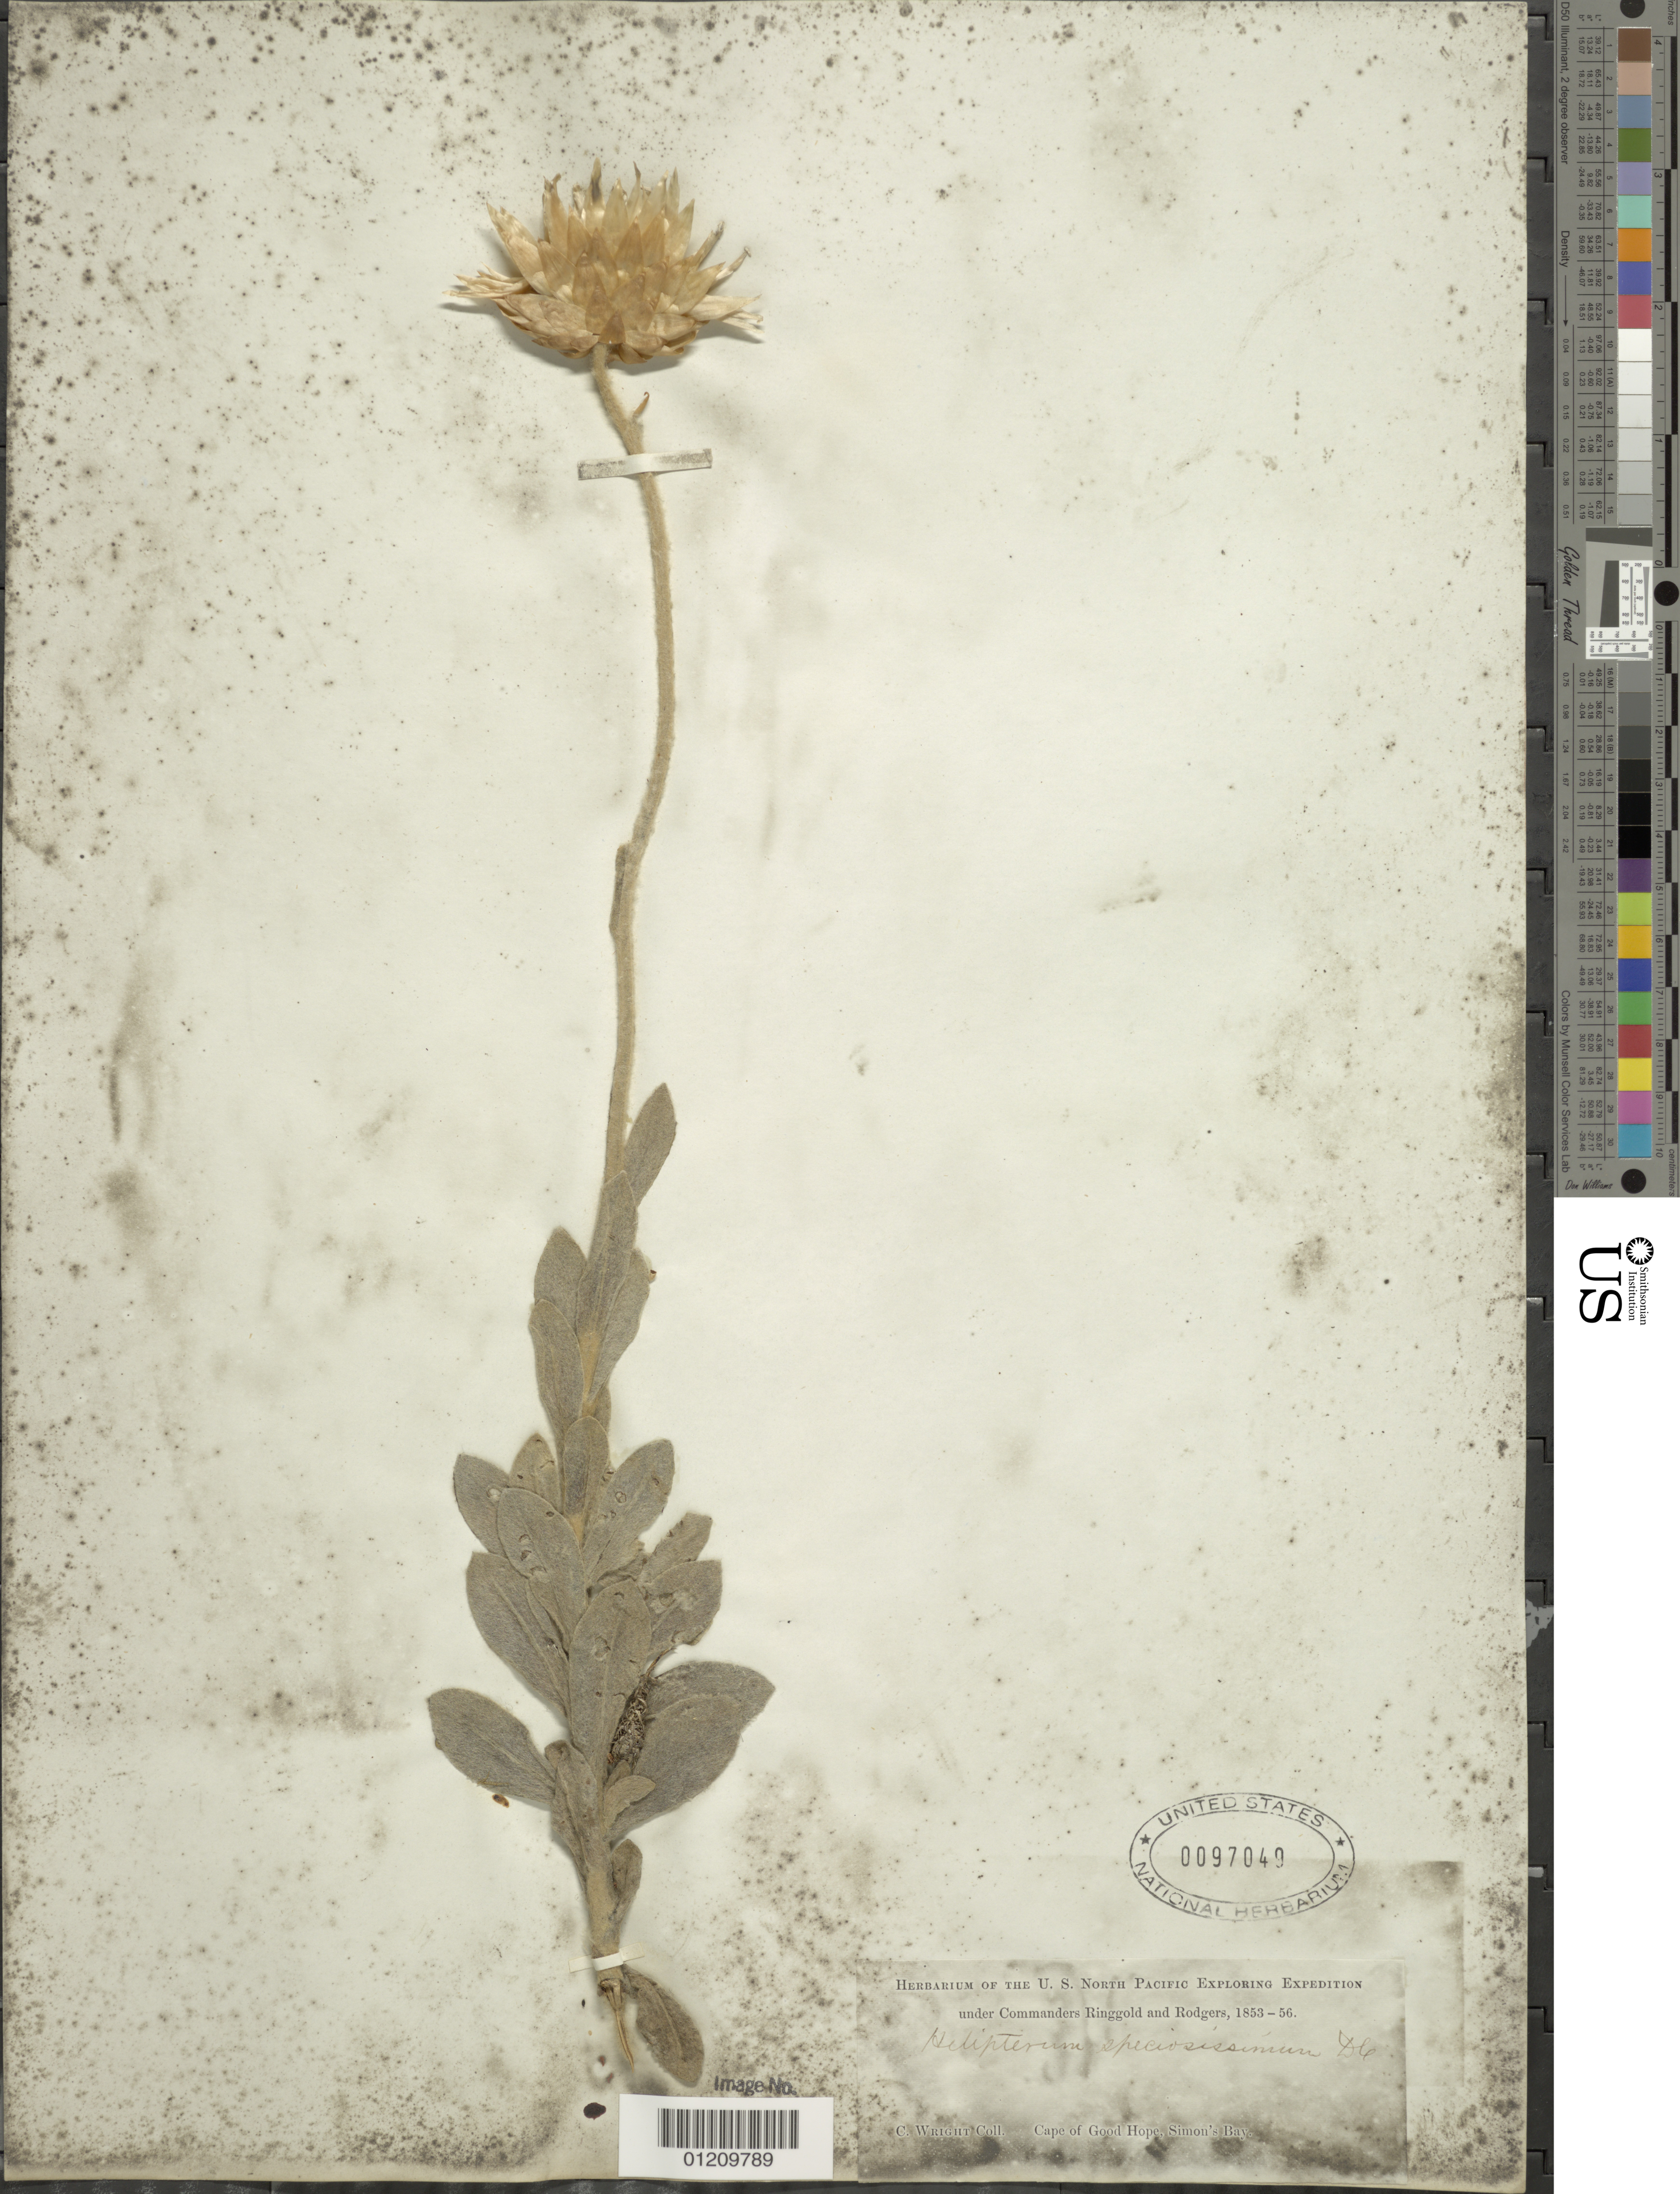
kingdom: Plantae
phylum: Tracheophyta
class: Magnoliopsida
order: Asterales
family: Asteraceae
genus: Helipterum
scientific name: Helipterum speciosissimum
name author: DC.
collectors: C. Wright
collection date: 1853/1856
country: South Africa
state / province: Western Cape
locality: Cape of Good Hope, Simon's Bay.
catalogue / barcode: US 97049